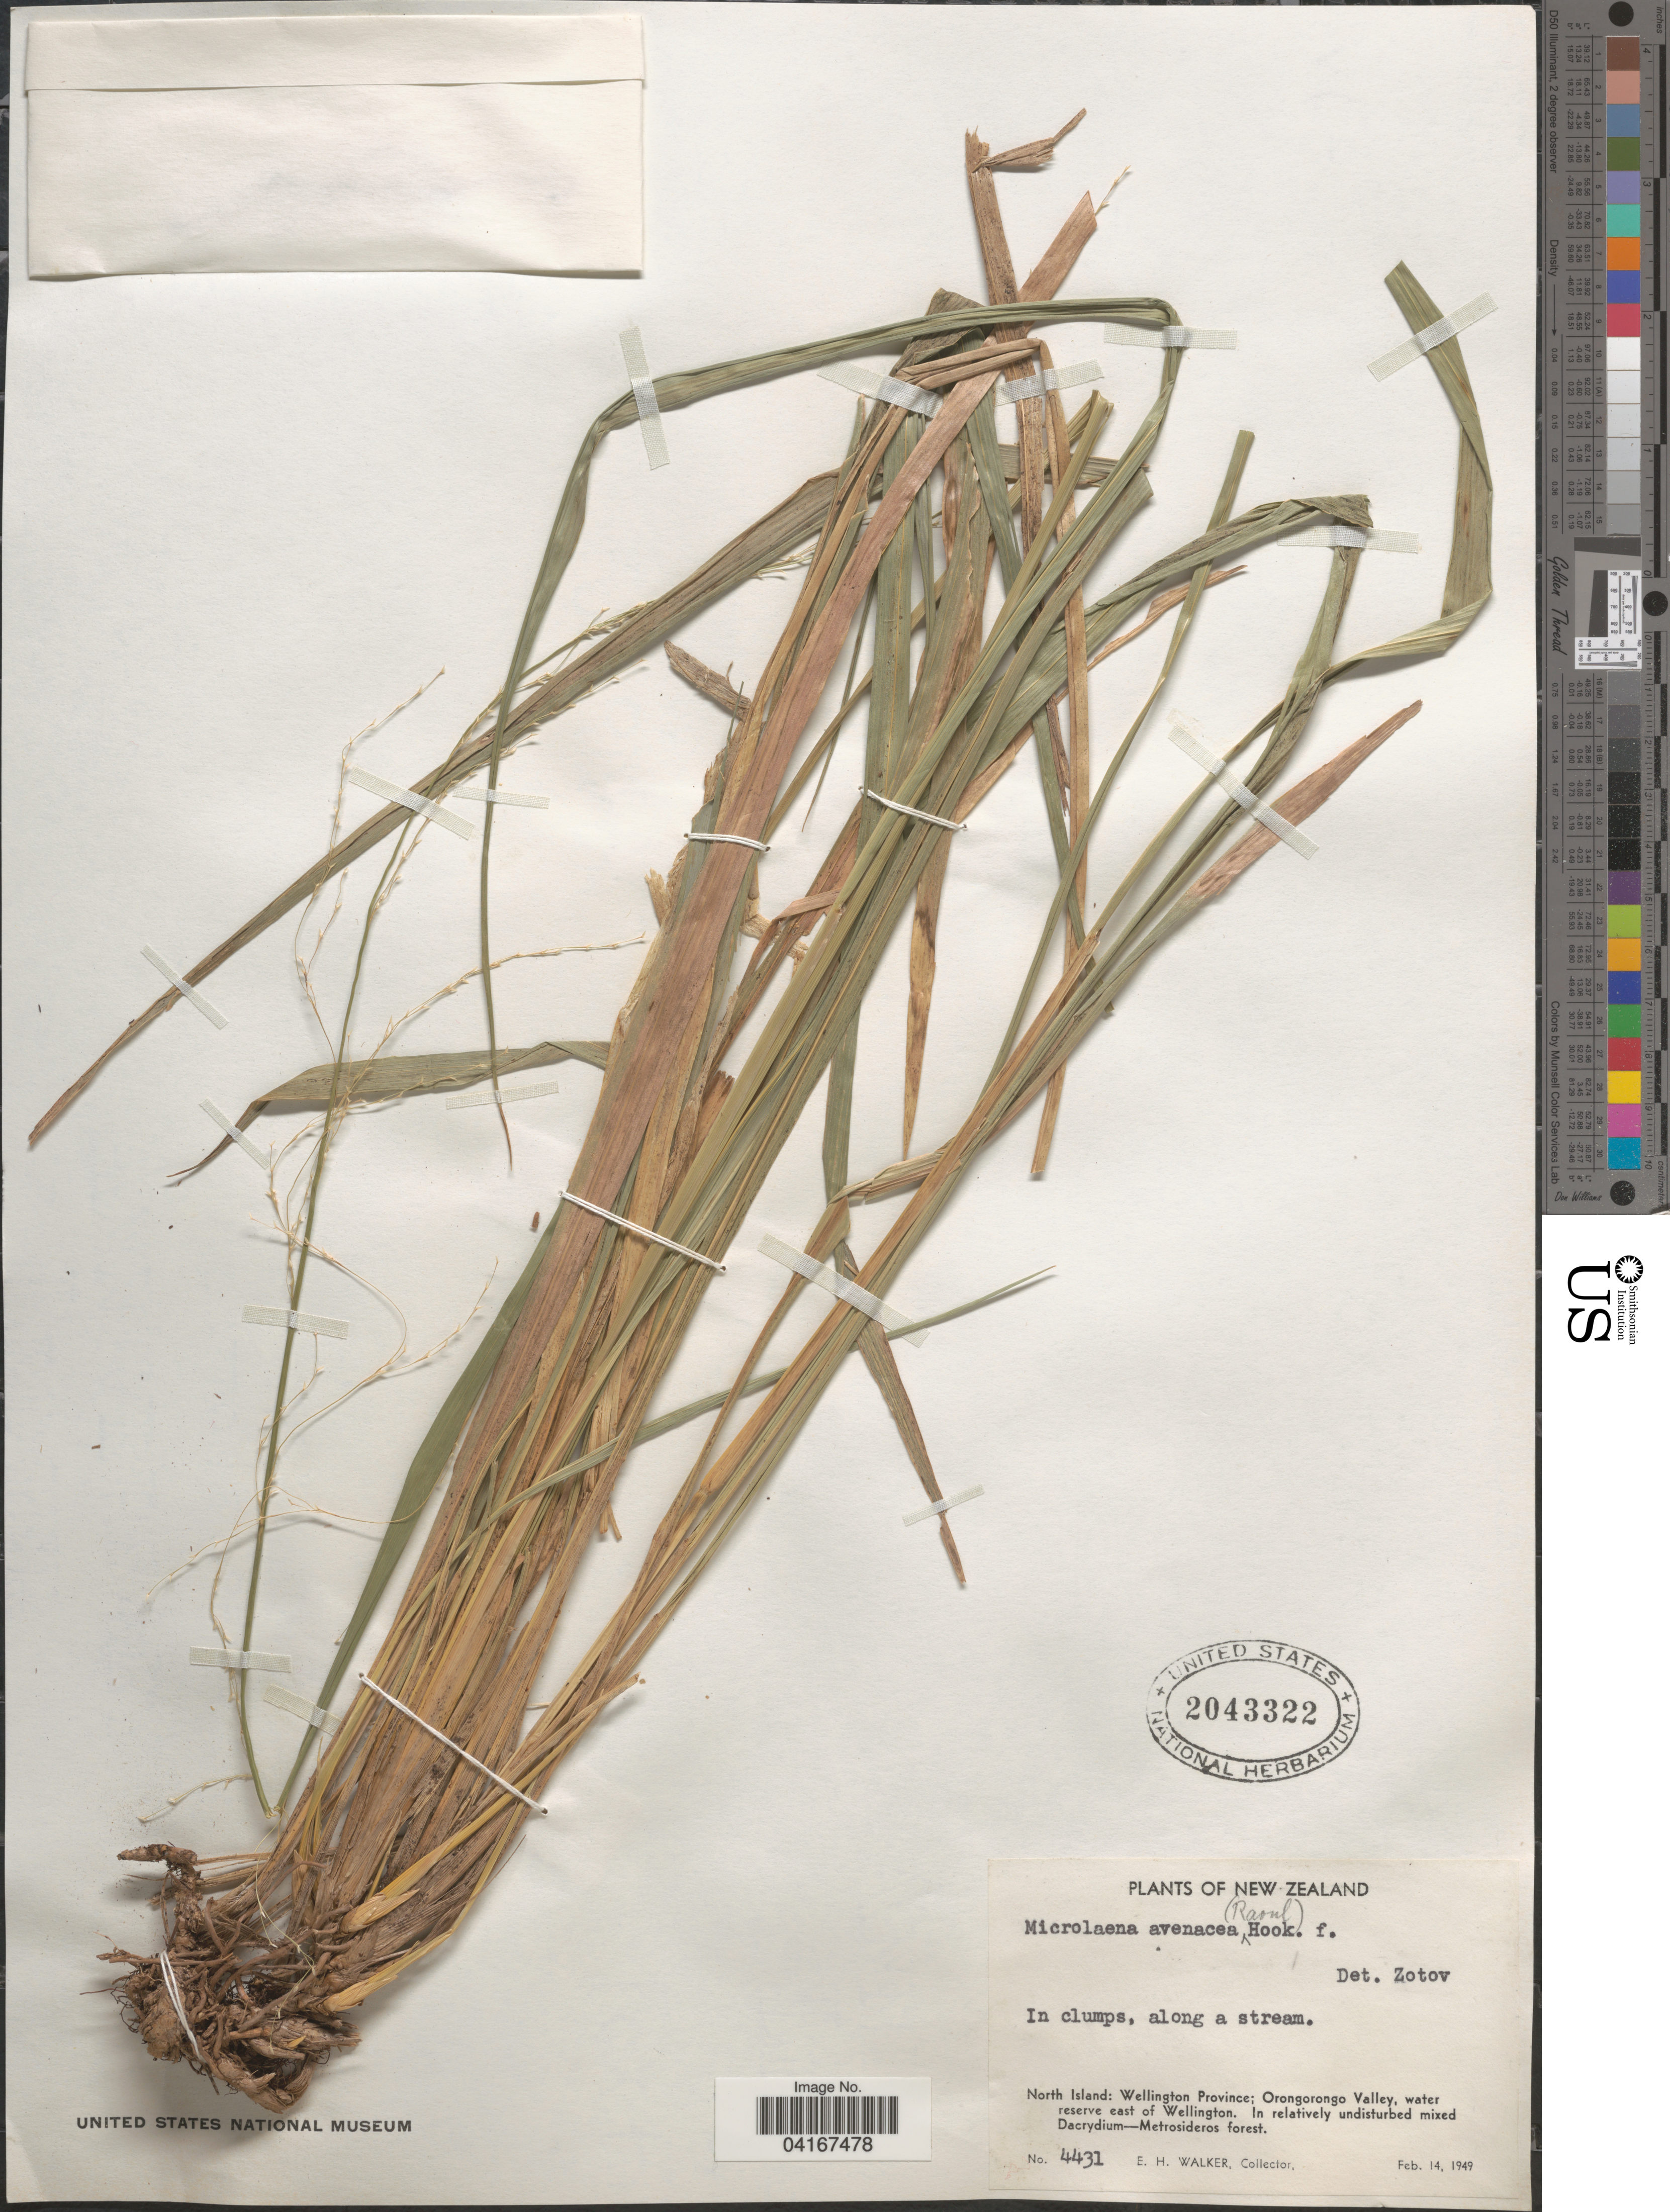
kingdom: Plantae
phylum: Tracheophyta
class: Liliopsida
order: Poales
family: Poaceae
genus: Microlaena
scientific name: Microlaena avenacea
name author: (Raoul) Hook. f.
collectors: E. H. Walker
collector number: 4431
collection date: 1949-02-14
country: New Zealand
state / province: Wellington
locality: North Island: Orongorongo Valley, water reserve east of Wellington.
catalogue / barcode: US 2043322